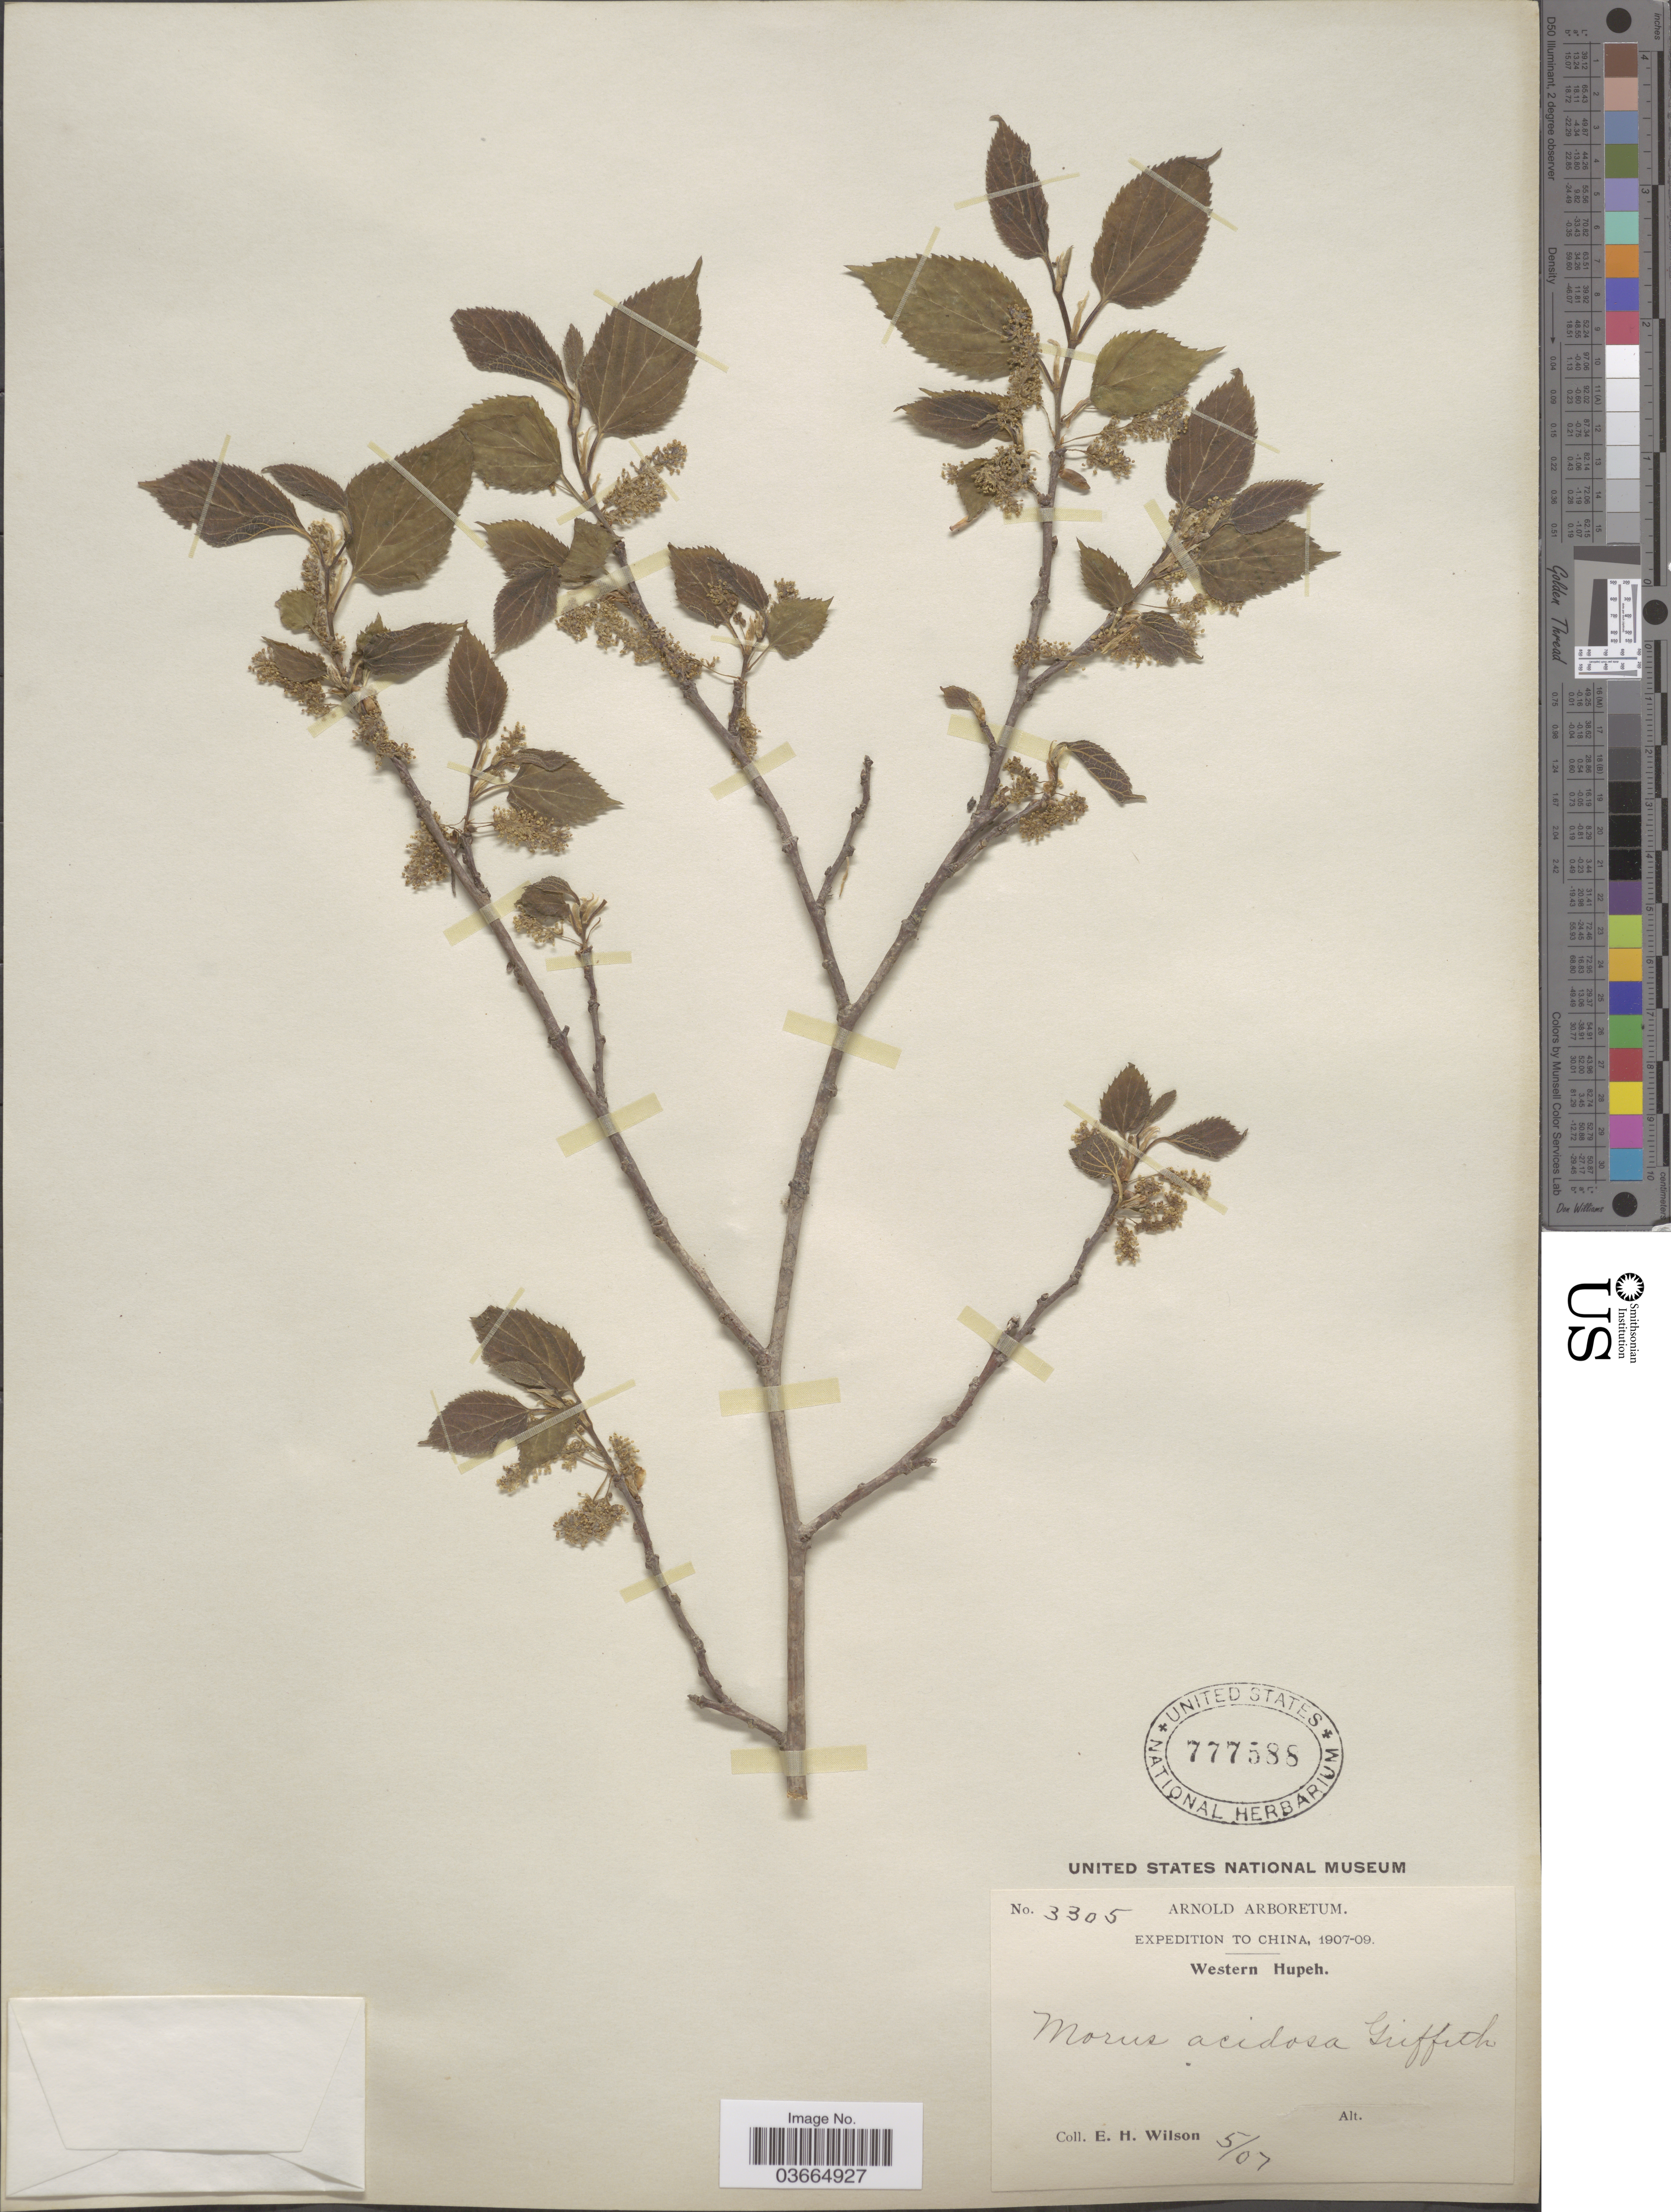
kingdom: Plantae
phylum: Tracheophyta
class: Magnoliopsida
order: Rosales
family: Moraceae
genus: Morus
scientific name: Morus acidosa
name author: Griff.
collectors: E. Wilson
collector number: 3305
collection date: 1907-05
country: China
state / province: Hubei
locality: Western Hupeh.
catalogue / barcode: US 777588